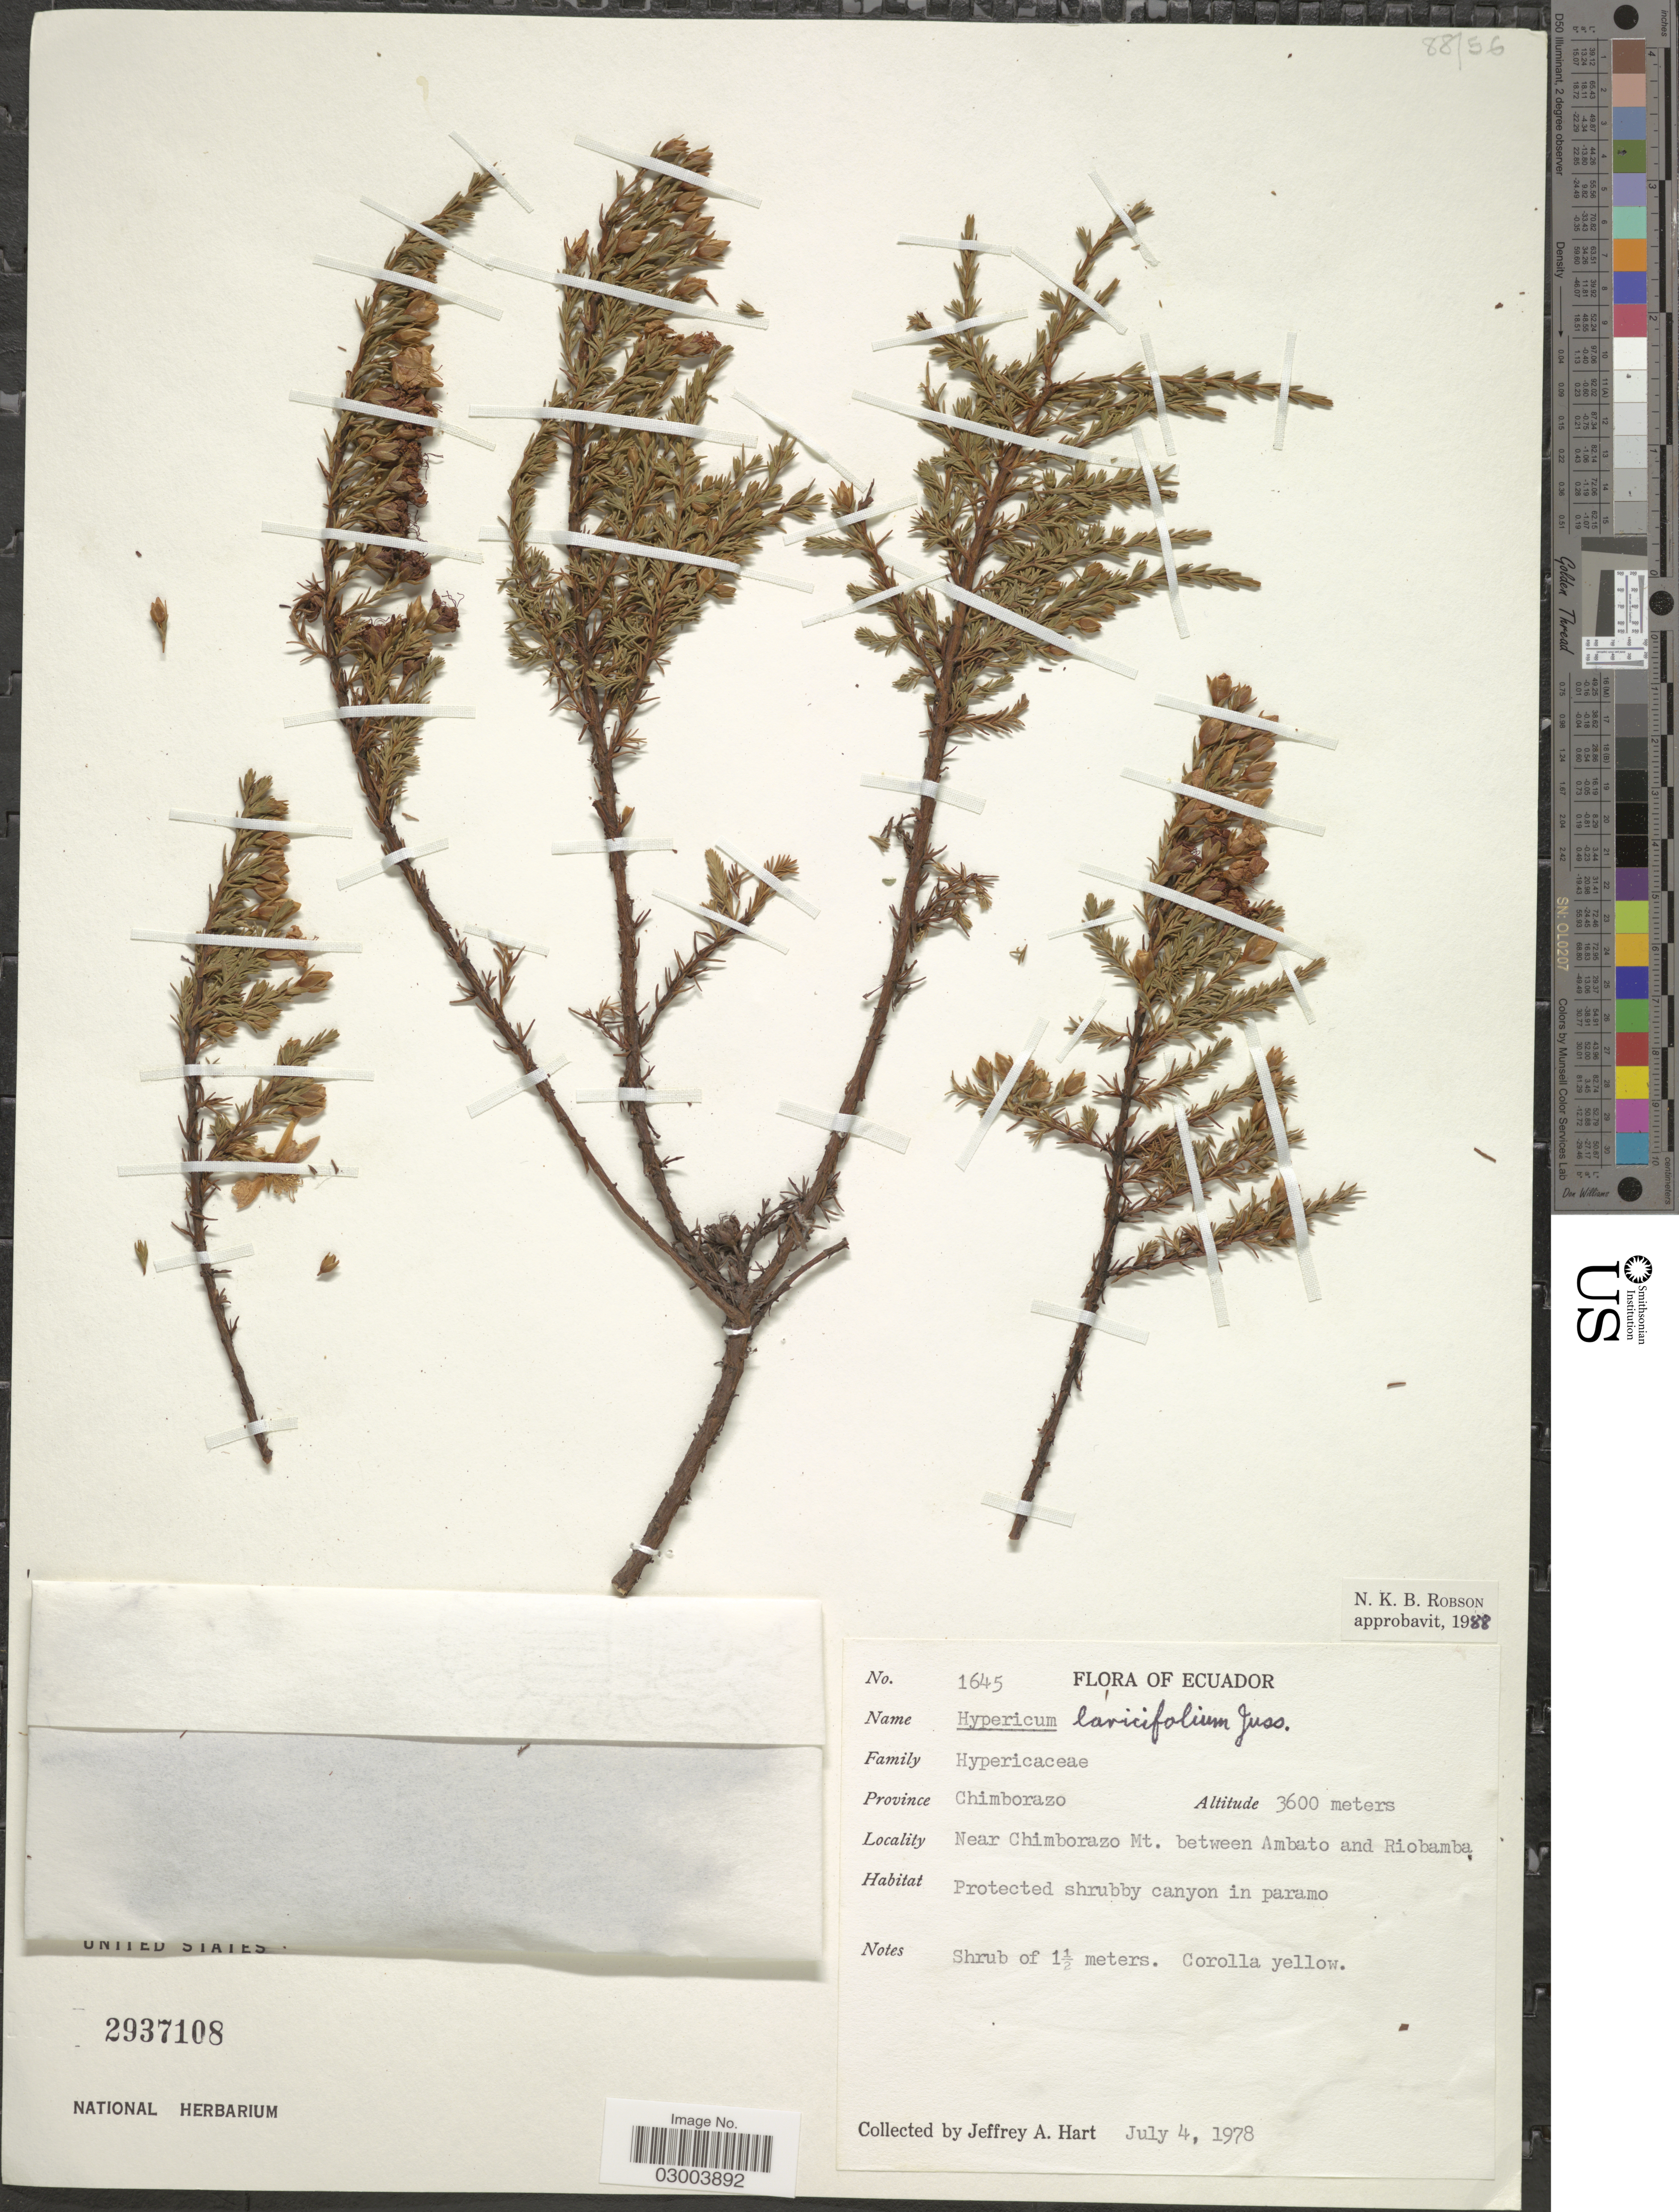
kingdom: Plantae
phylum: Tracheophyta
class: Magnoliopsida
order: Malpighiales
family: Hypericaceae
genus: Hypericum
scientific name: Hypericum laricifolium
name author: Juss.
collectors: J. A. Hart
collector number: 1645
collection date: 1978-07-04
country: Ecuador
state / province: Chimborazo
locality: Near Chimborazo Mt. between Ambato and Riobamba.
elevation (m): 3600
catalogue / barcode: US 2937108